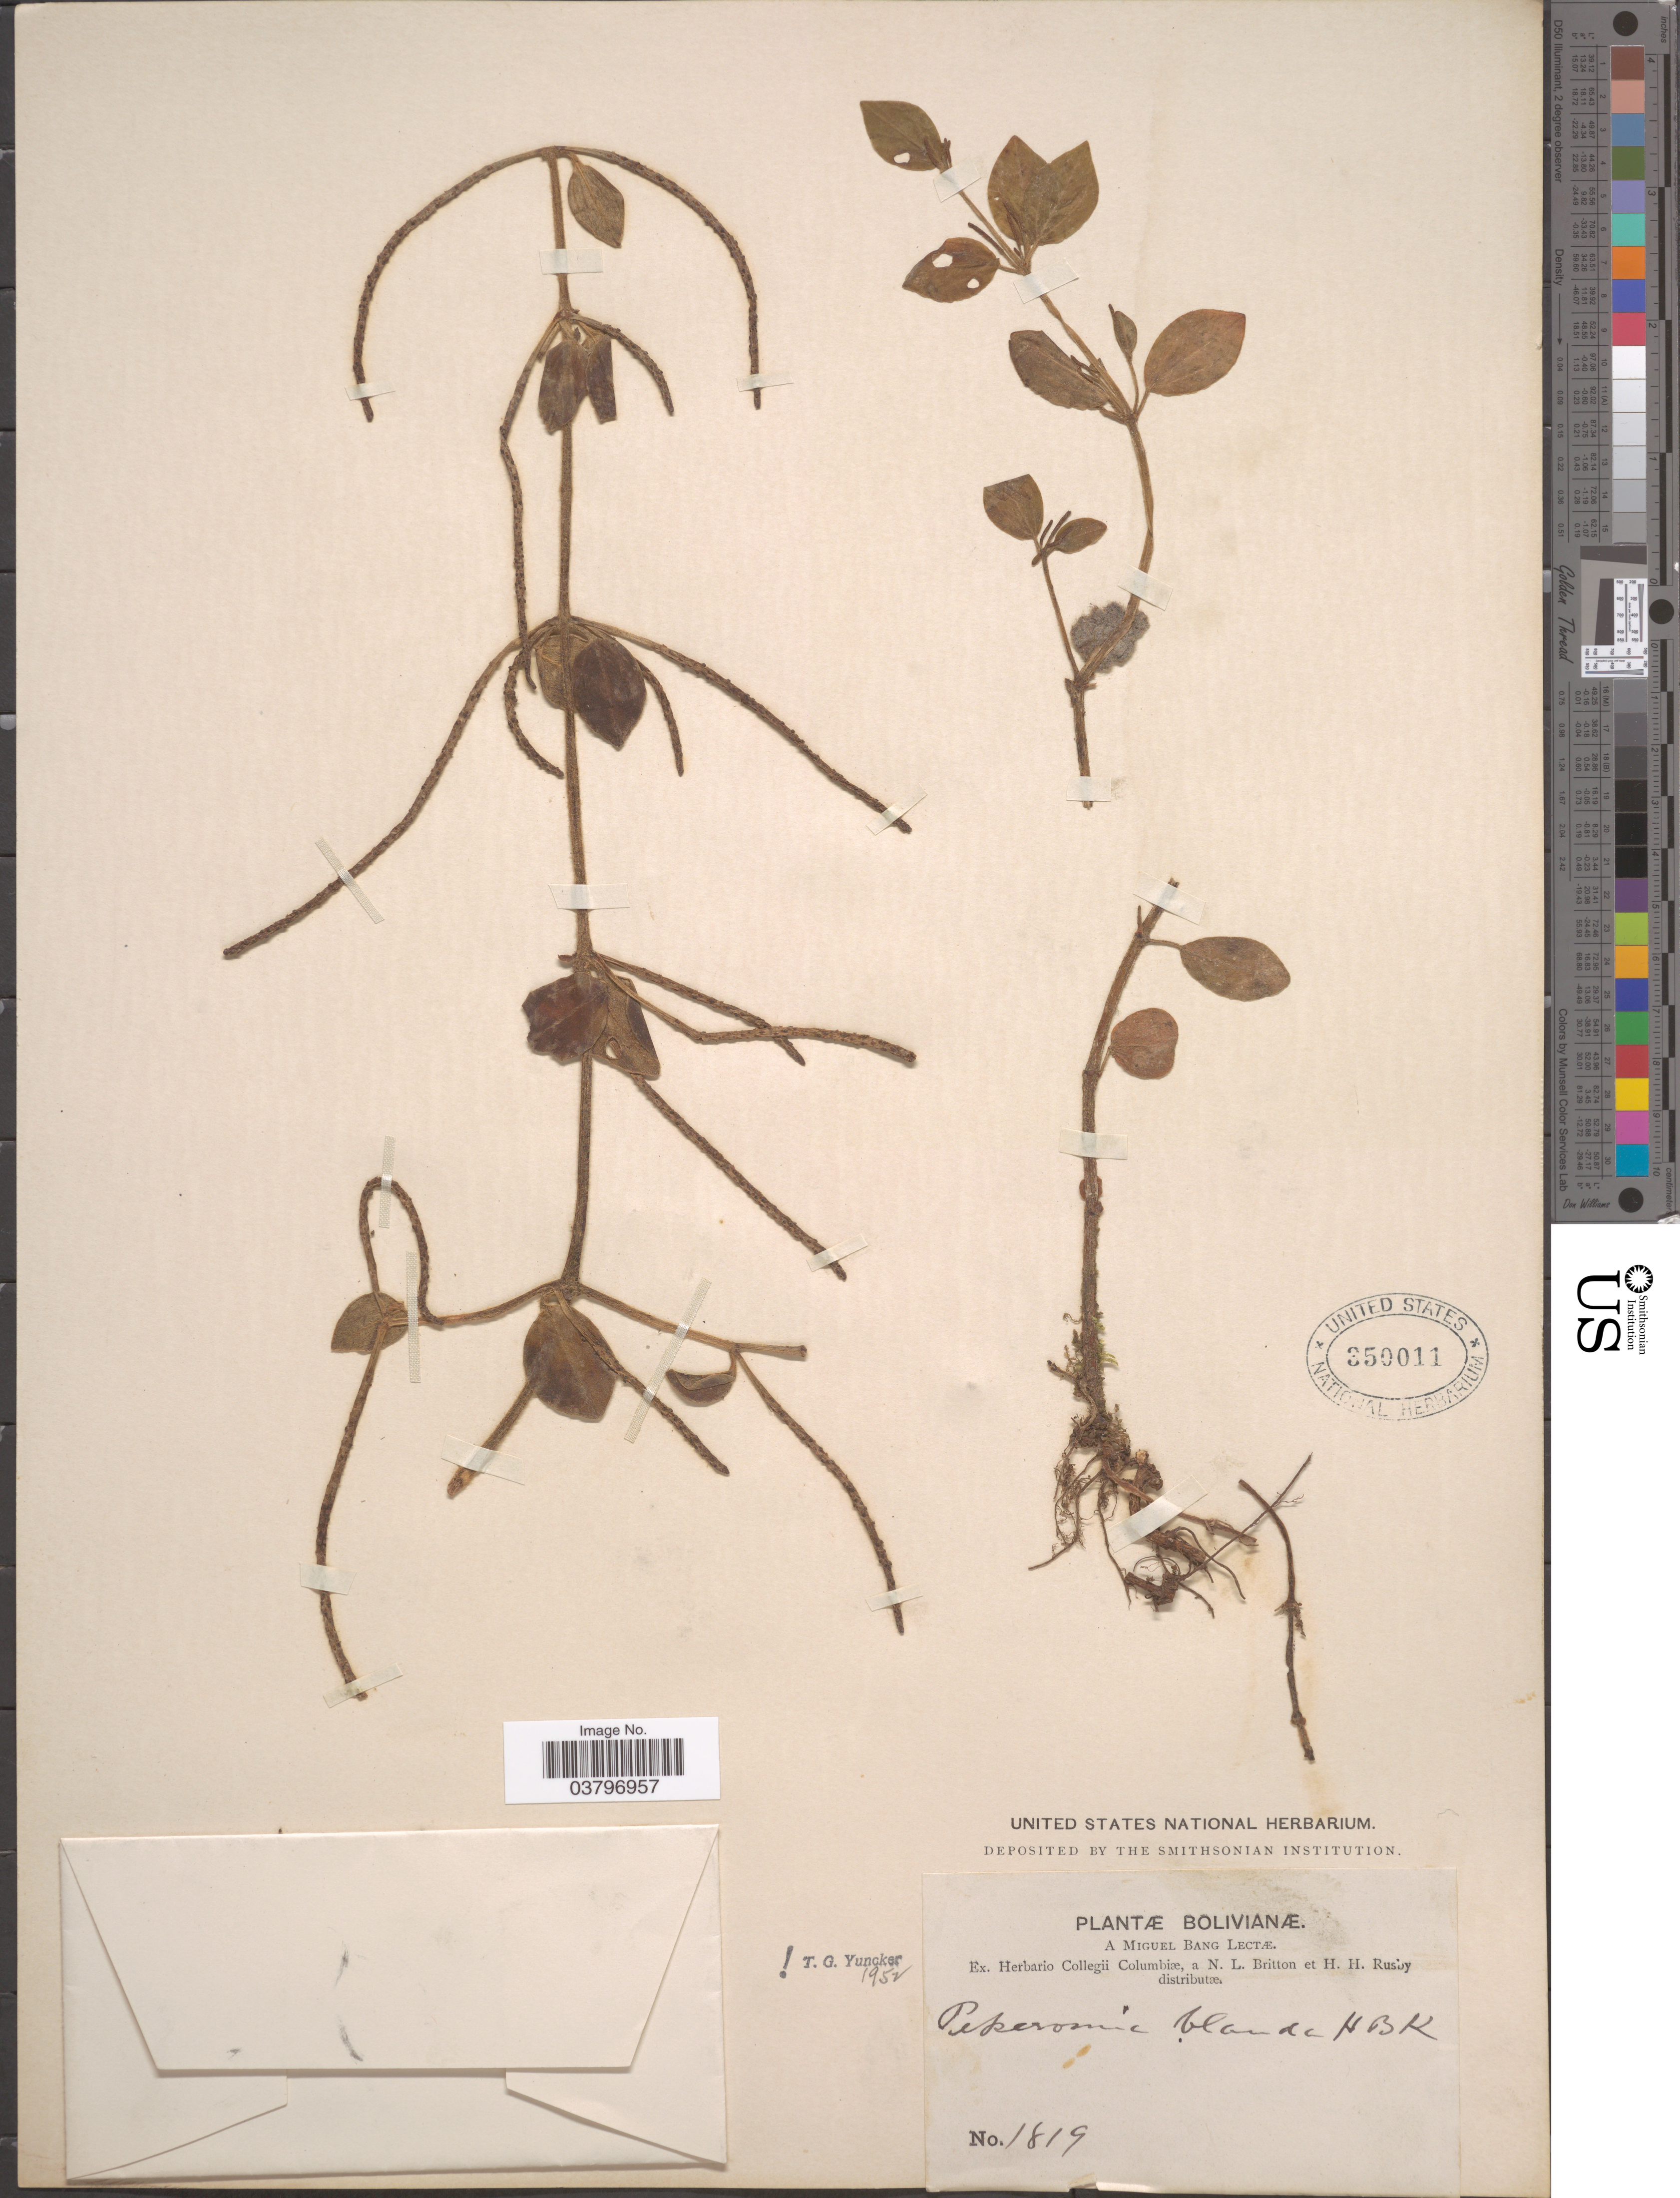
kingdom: Plantae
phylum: Tracheophyta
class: Magnoliopsida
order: Piperales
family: Piperaceae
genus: Peperomia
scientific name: Peperomia blanda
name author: (Jacq.) Kunth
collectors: M. Bang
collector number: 1819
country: Bolivia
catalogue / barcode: US 350011